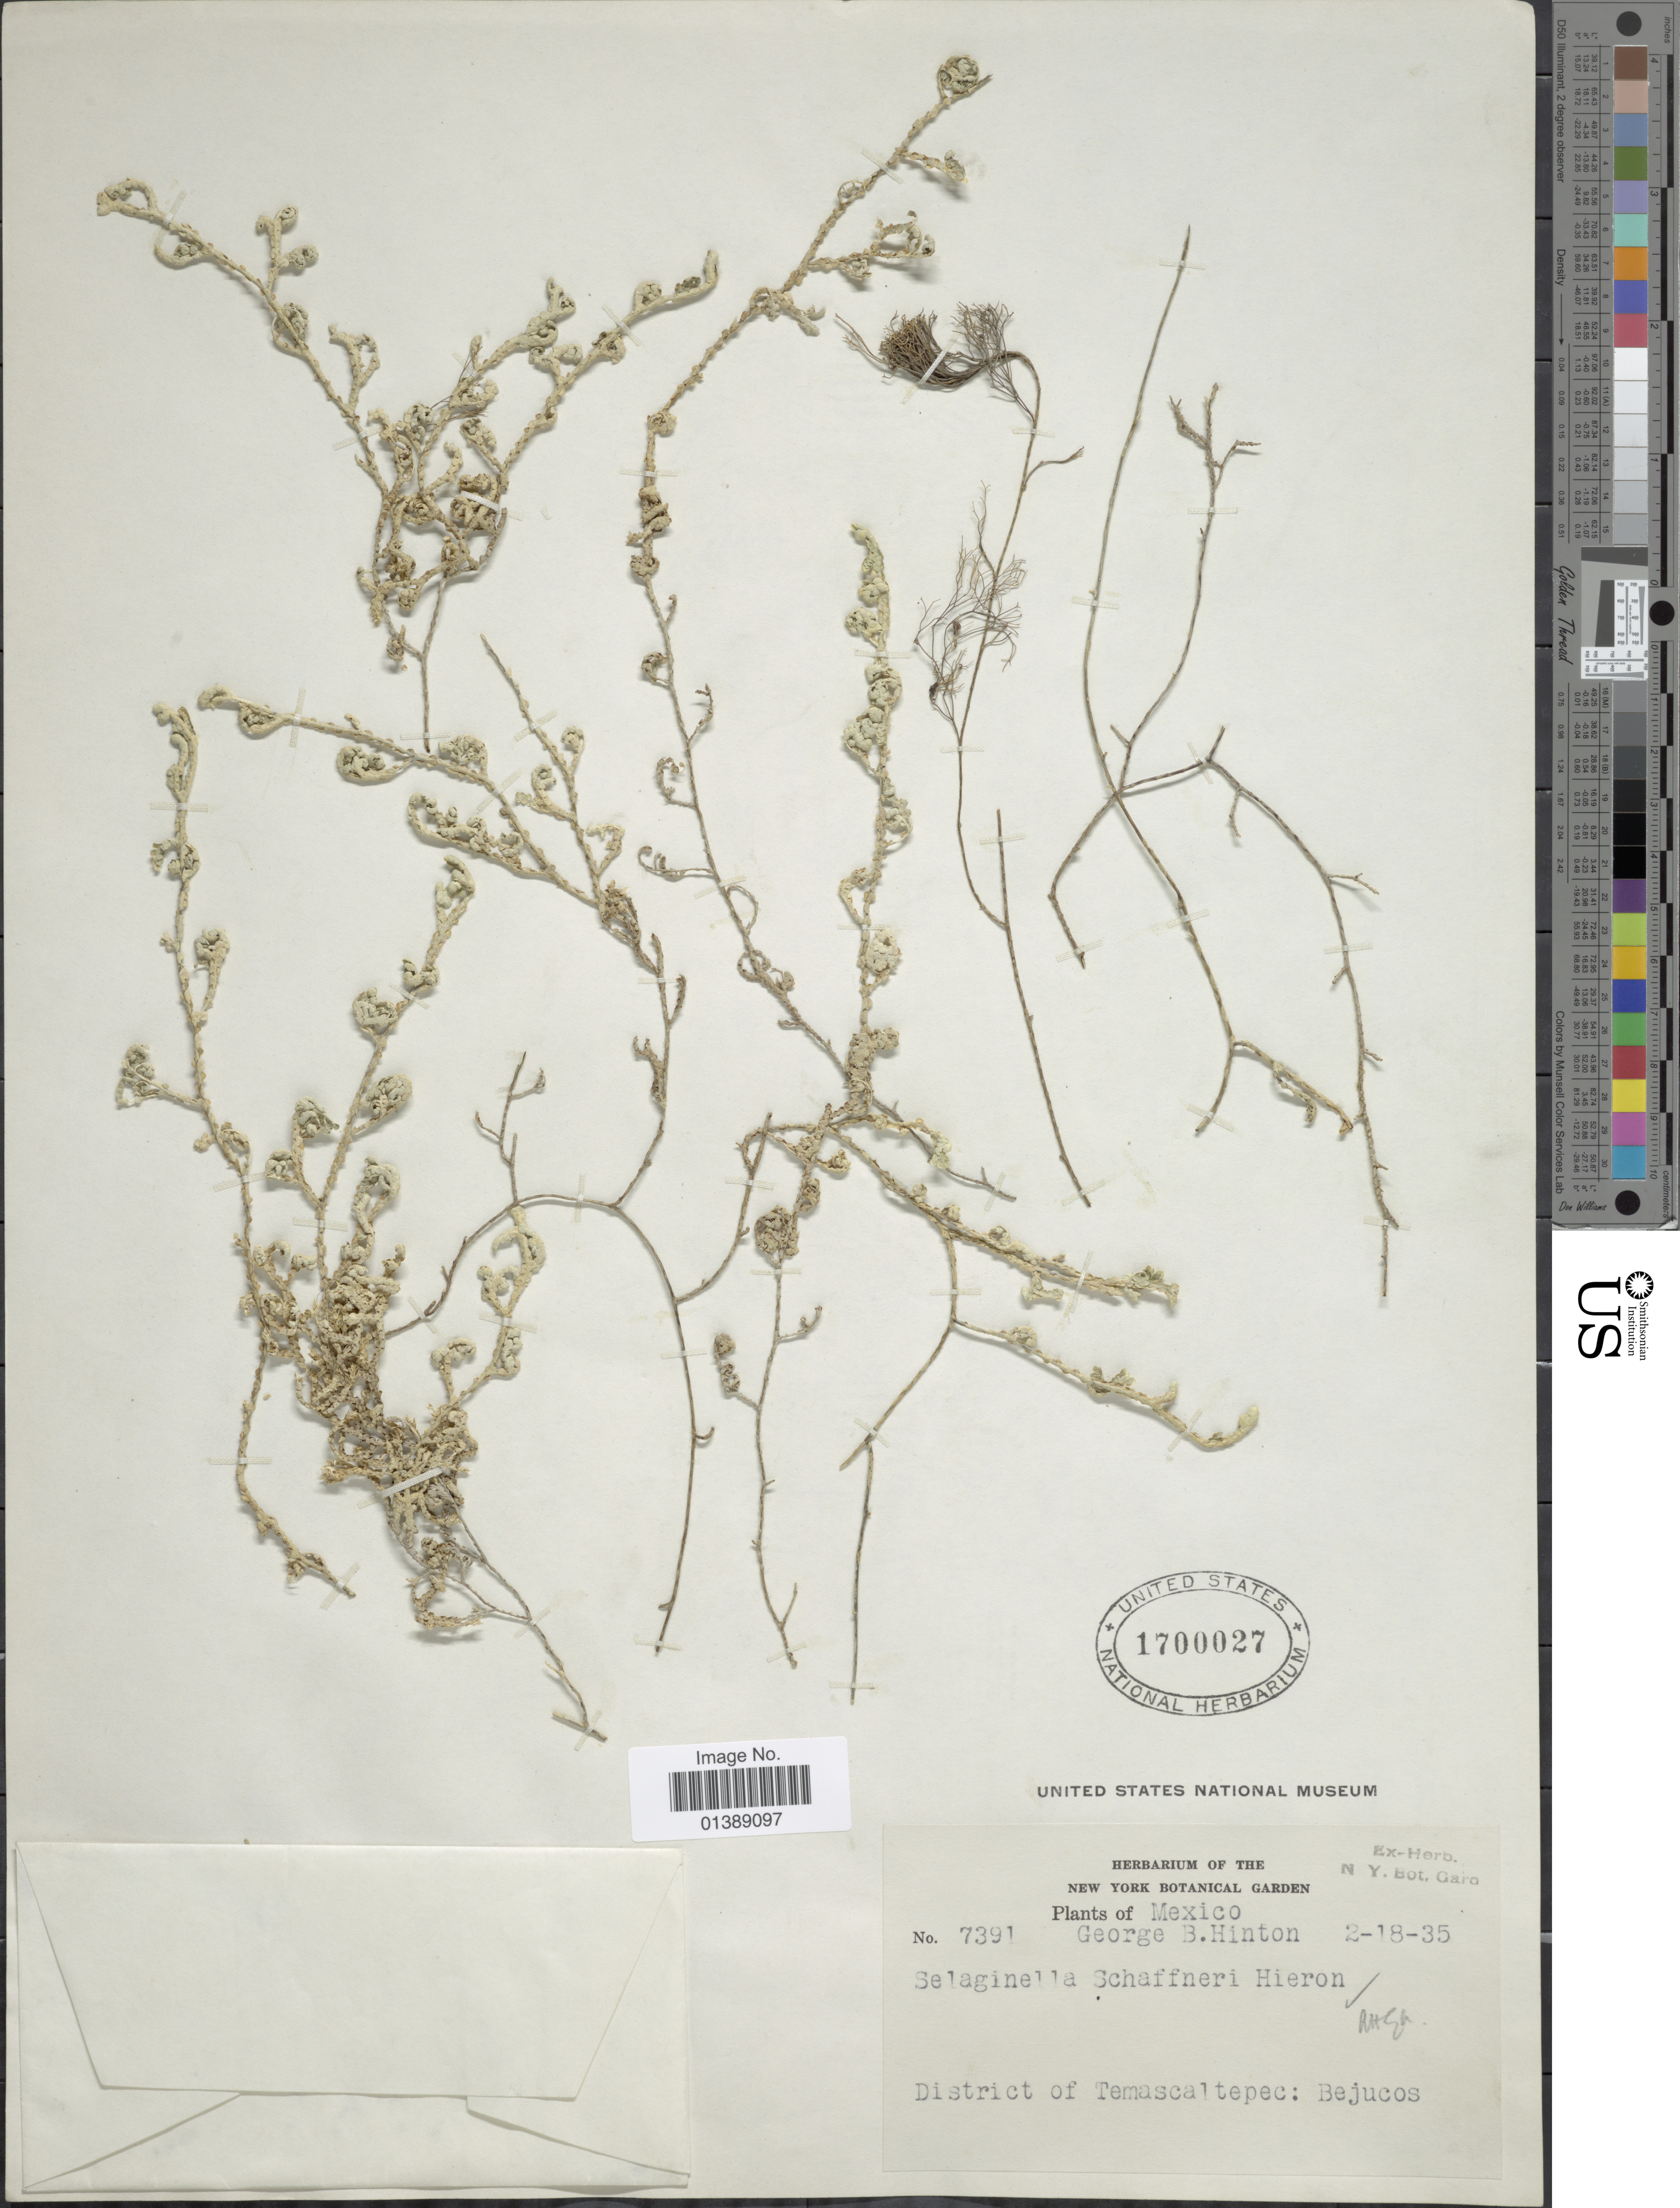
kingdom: Plantae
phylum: Tracheophyta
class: Lycopodiopsida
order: Selaginellales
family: Selaginellaceae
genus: Selaginella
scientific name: Selaginella schaffneri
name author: Hieron.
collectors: G. B. Hinton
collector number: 7391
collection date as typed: Transcribed d/m/y: 18/2/35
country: Mexico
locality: District of Temascaltepec: Bejucos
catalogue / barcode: US 1700027